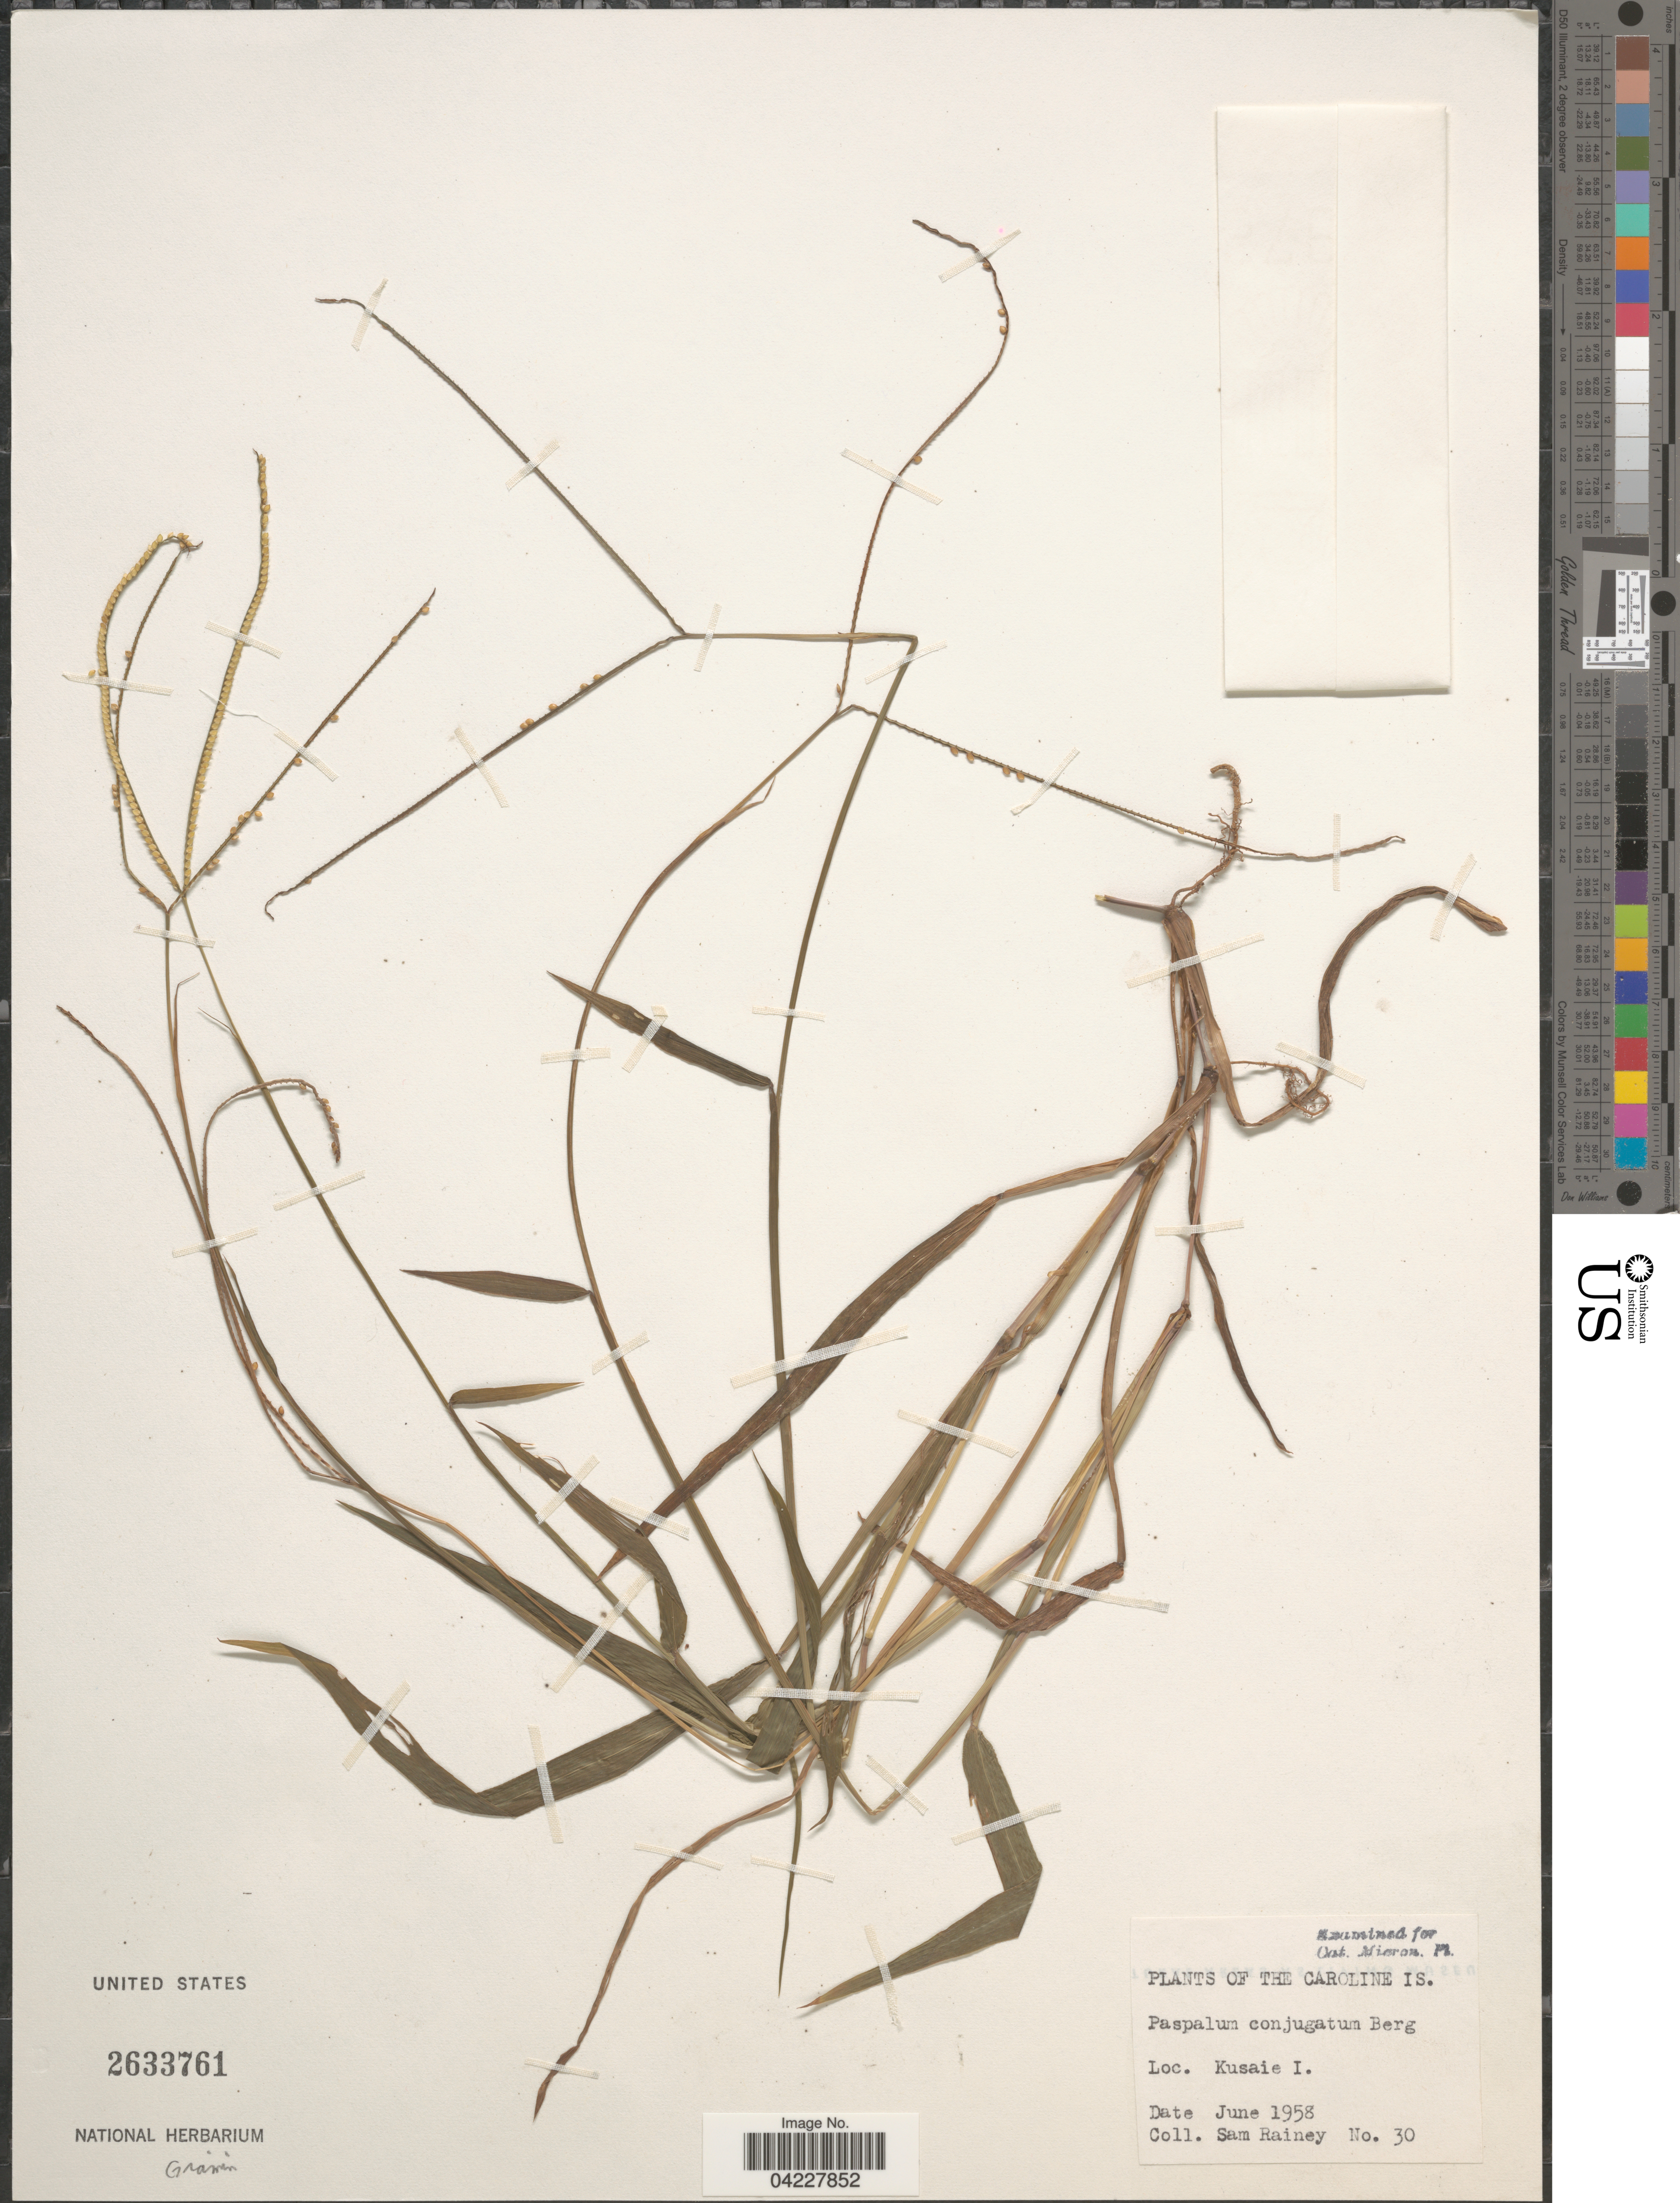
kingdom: Plantae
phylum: Tracheophyta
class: Liliopsida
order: Poales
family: Poaceae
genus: Paspalum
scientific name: Paspalum conjugatum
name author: P.J. Bergius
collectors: S. Rainey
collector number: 30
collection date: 1958-06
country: Micronesia, Federated States of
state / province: Kosrae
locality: The Caroline Islands. Kusaie I.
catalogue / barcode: US 2633761